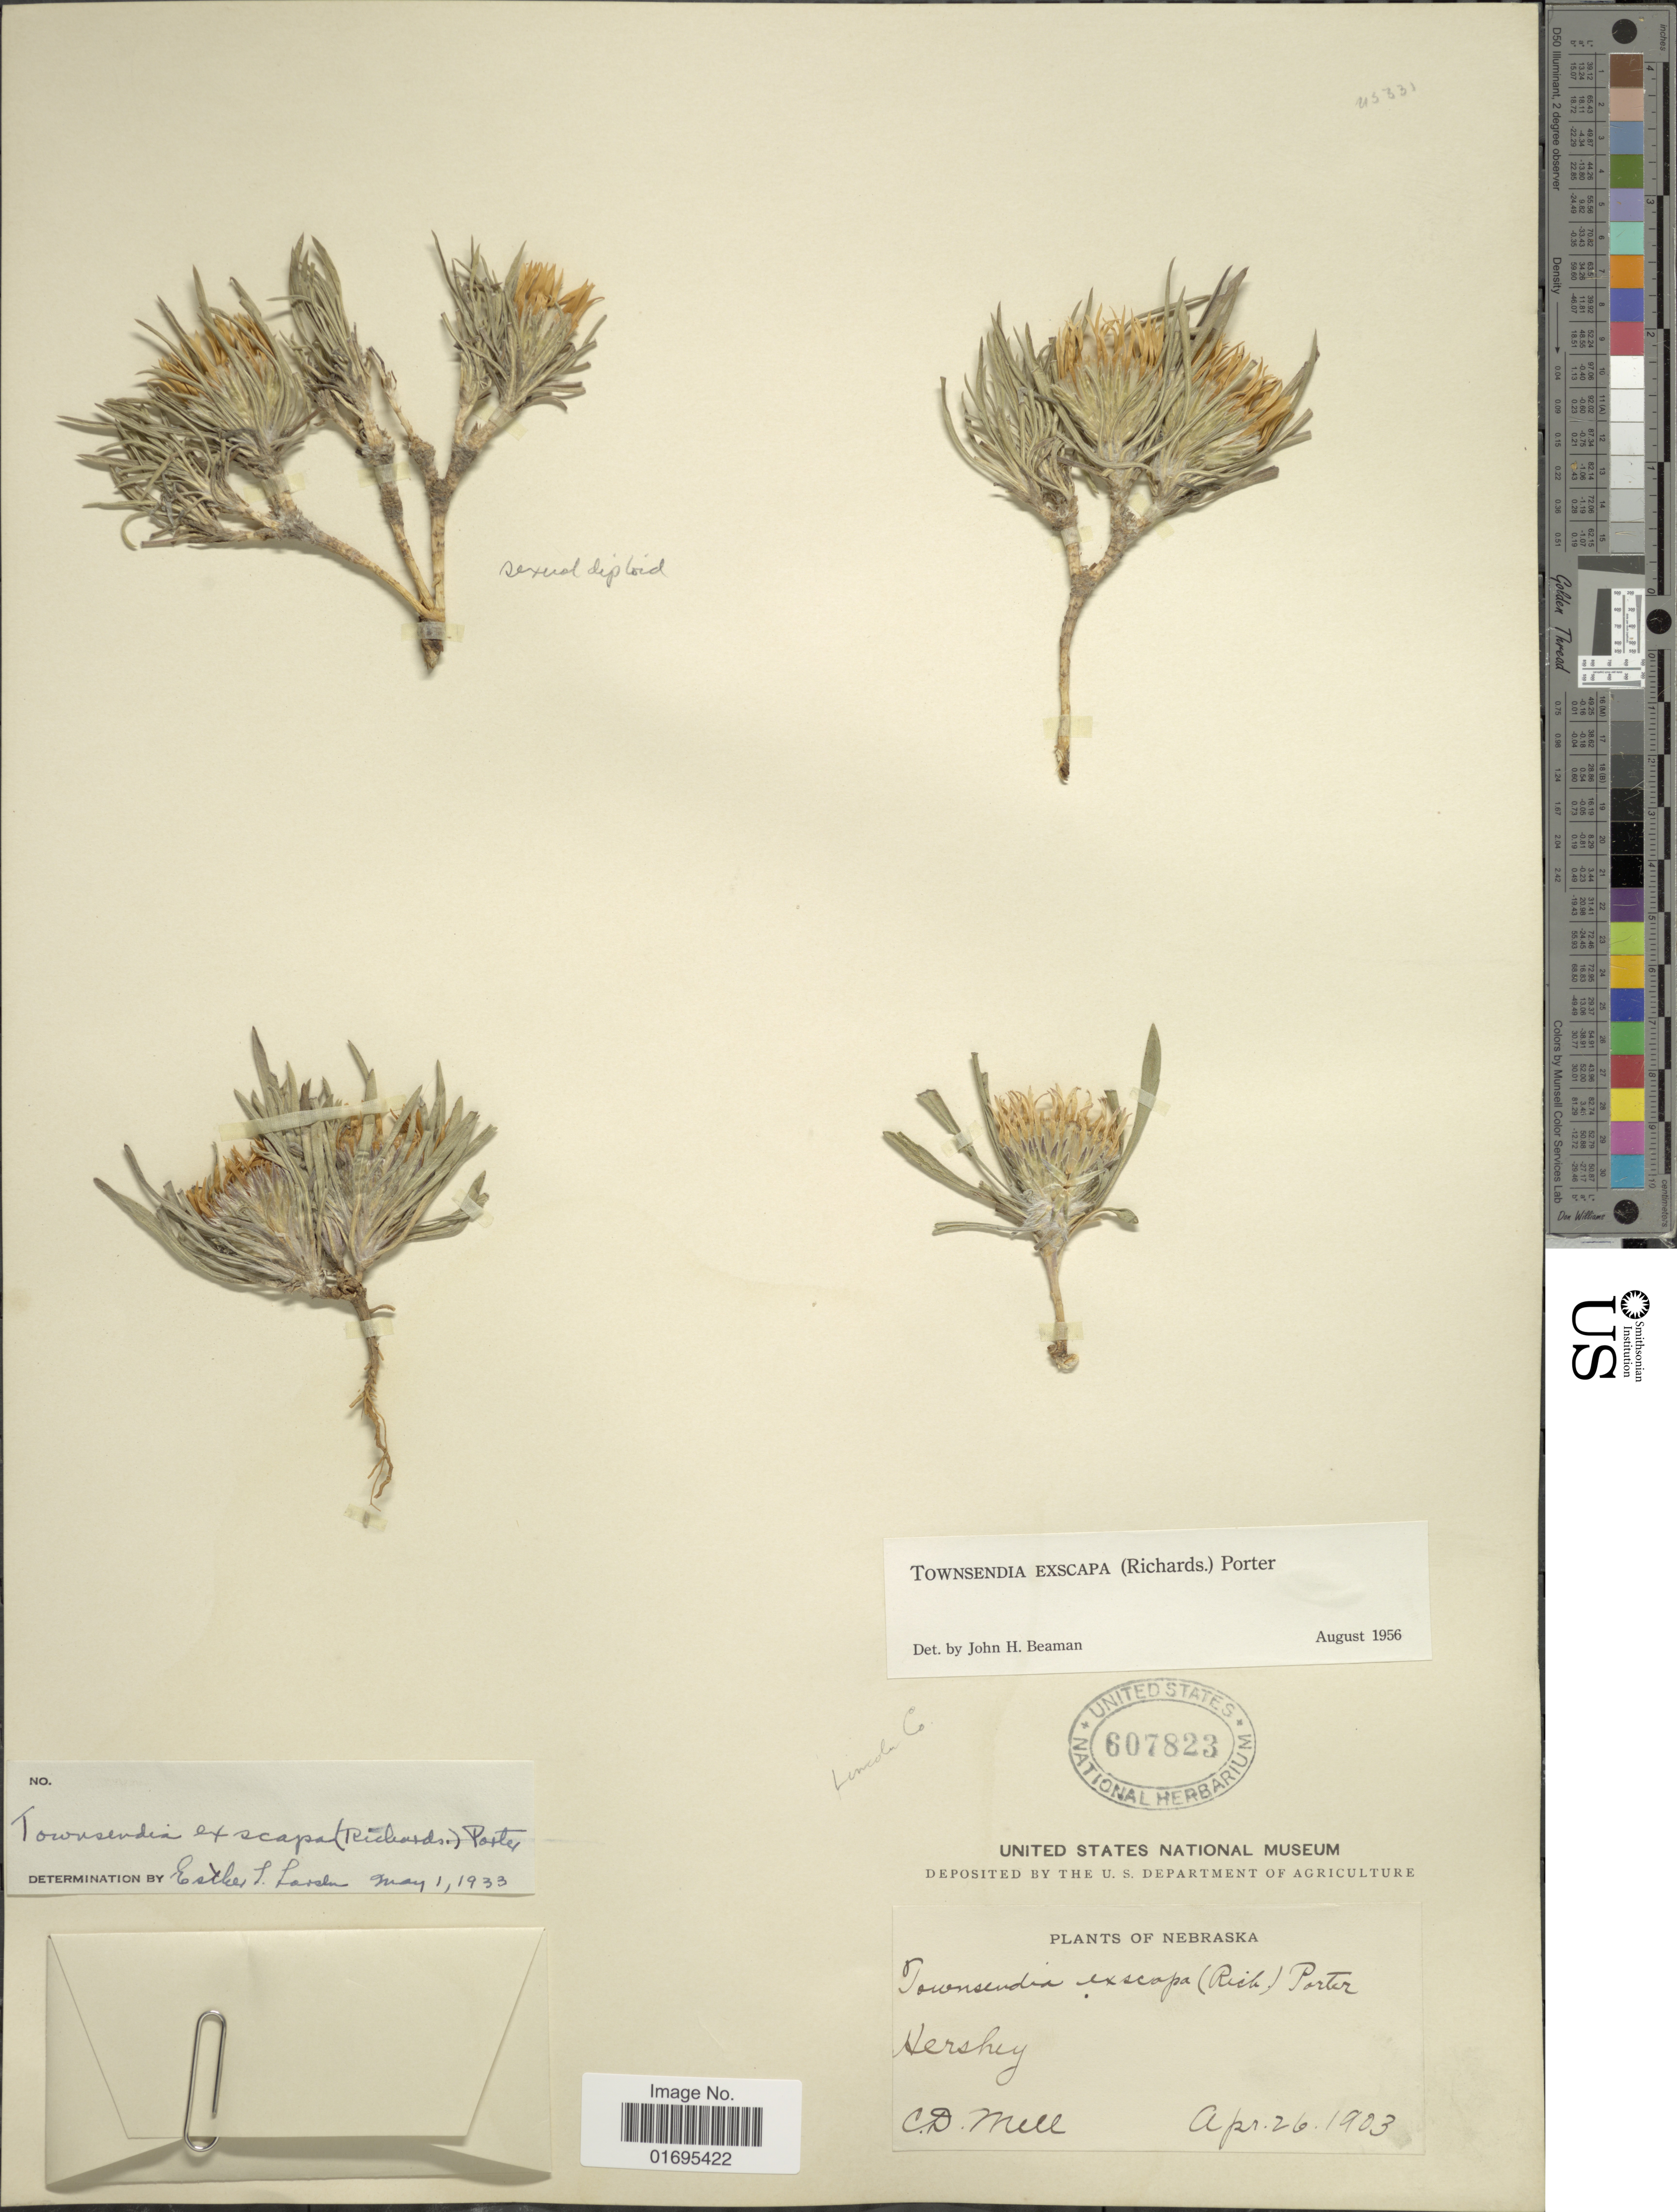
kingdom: Plantae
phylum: Tracheophyta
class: Magnoliopsida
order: Asterales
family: Asteraceae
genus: Townsendia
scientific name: Townsendia exscapa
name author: (Richardson) Porter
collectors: C. D. Mell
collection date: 1903-04-26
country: United States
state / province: Nebraska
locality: Hershey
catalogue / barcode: US 607823